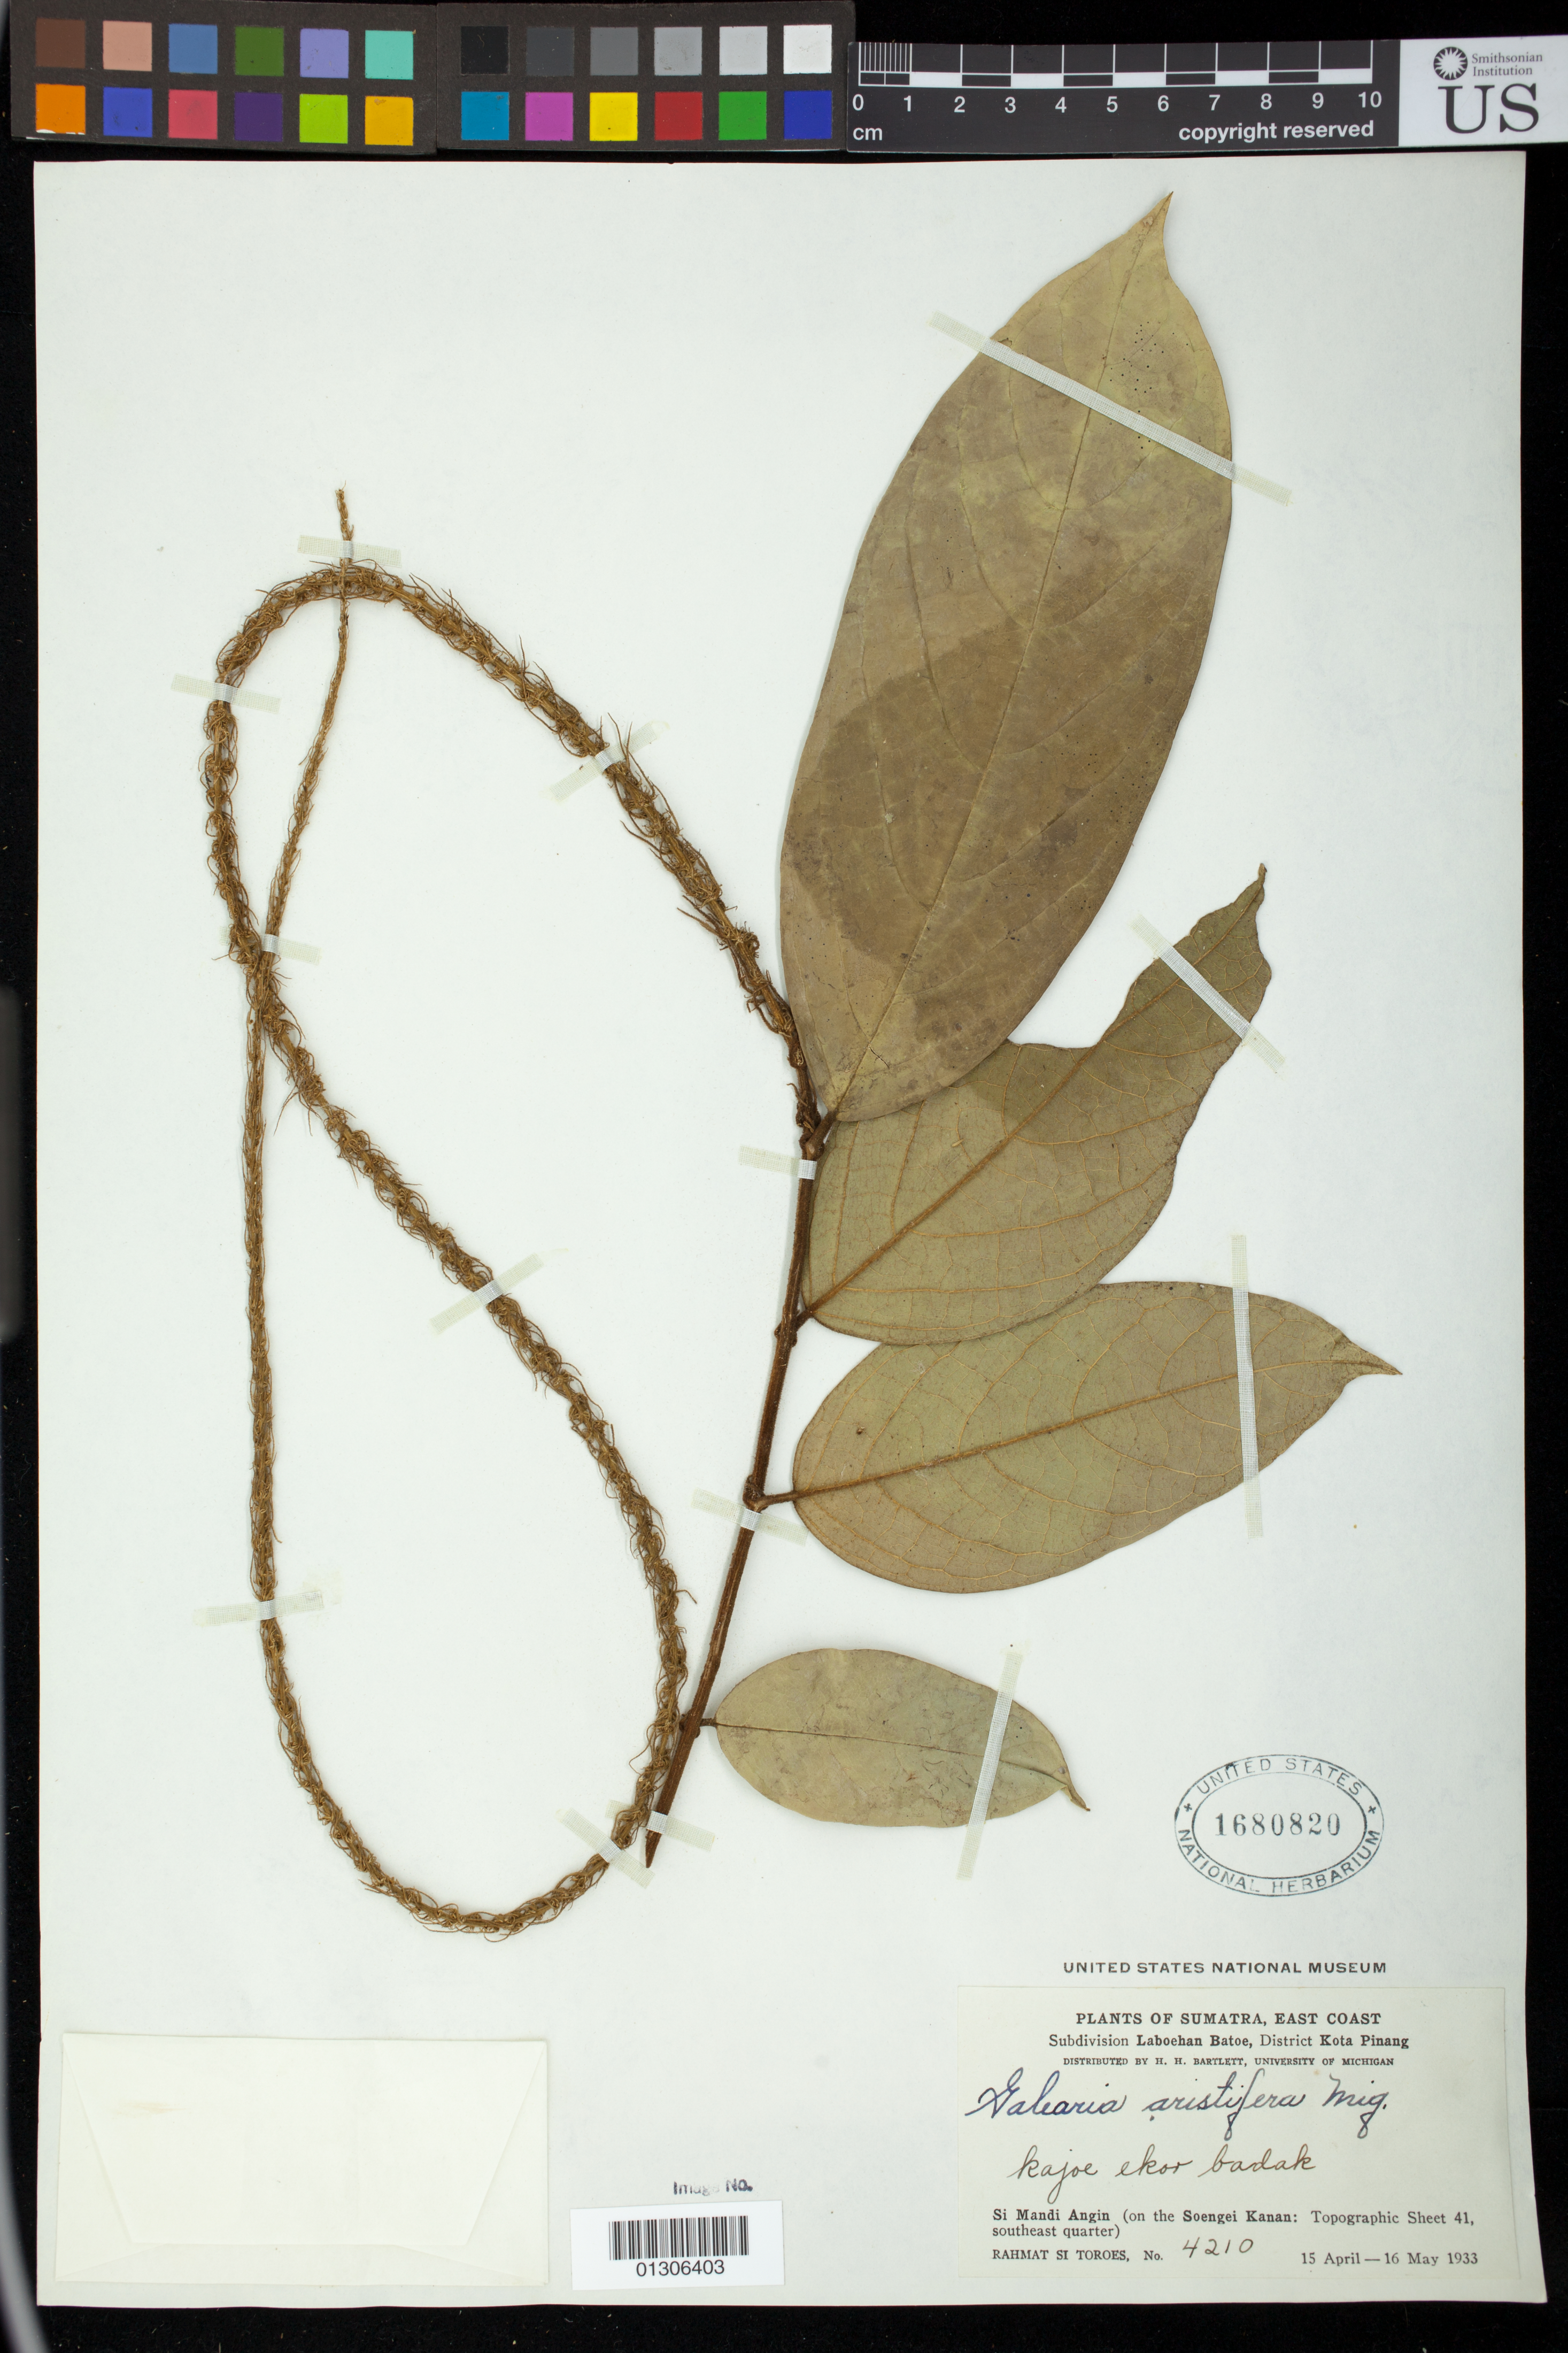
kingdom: Plantae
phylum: Tracheophyta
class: Magnoliopsida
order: Malpighiales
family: Pandaceae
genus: Galearia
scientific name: Galearia aristifera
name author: Miq.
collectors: Rahmat Si Boeea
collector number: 4210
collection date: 1933-04-15/1933-05-16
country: Indonesia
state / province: Sumatra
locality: Subdivision Laboehan Batoe, District Kota Pinang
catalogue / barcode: US 1680820